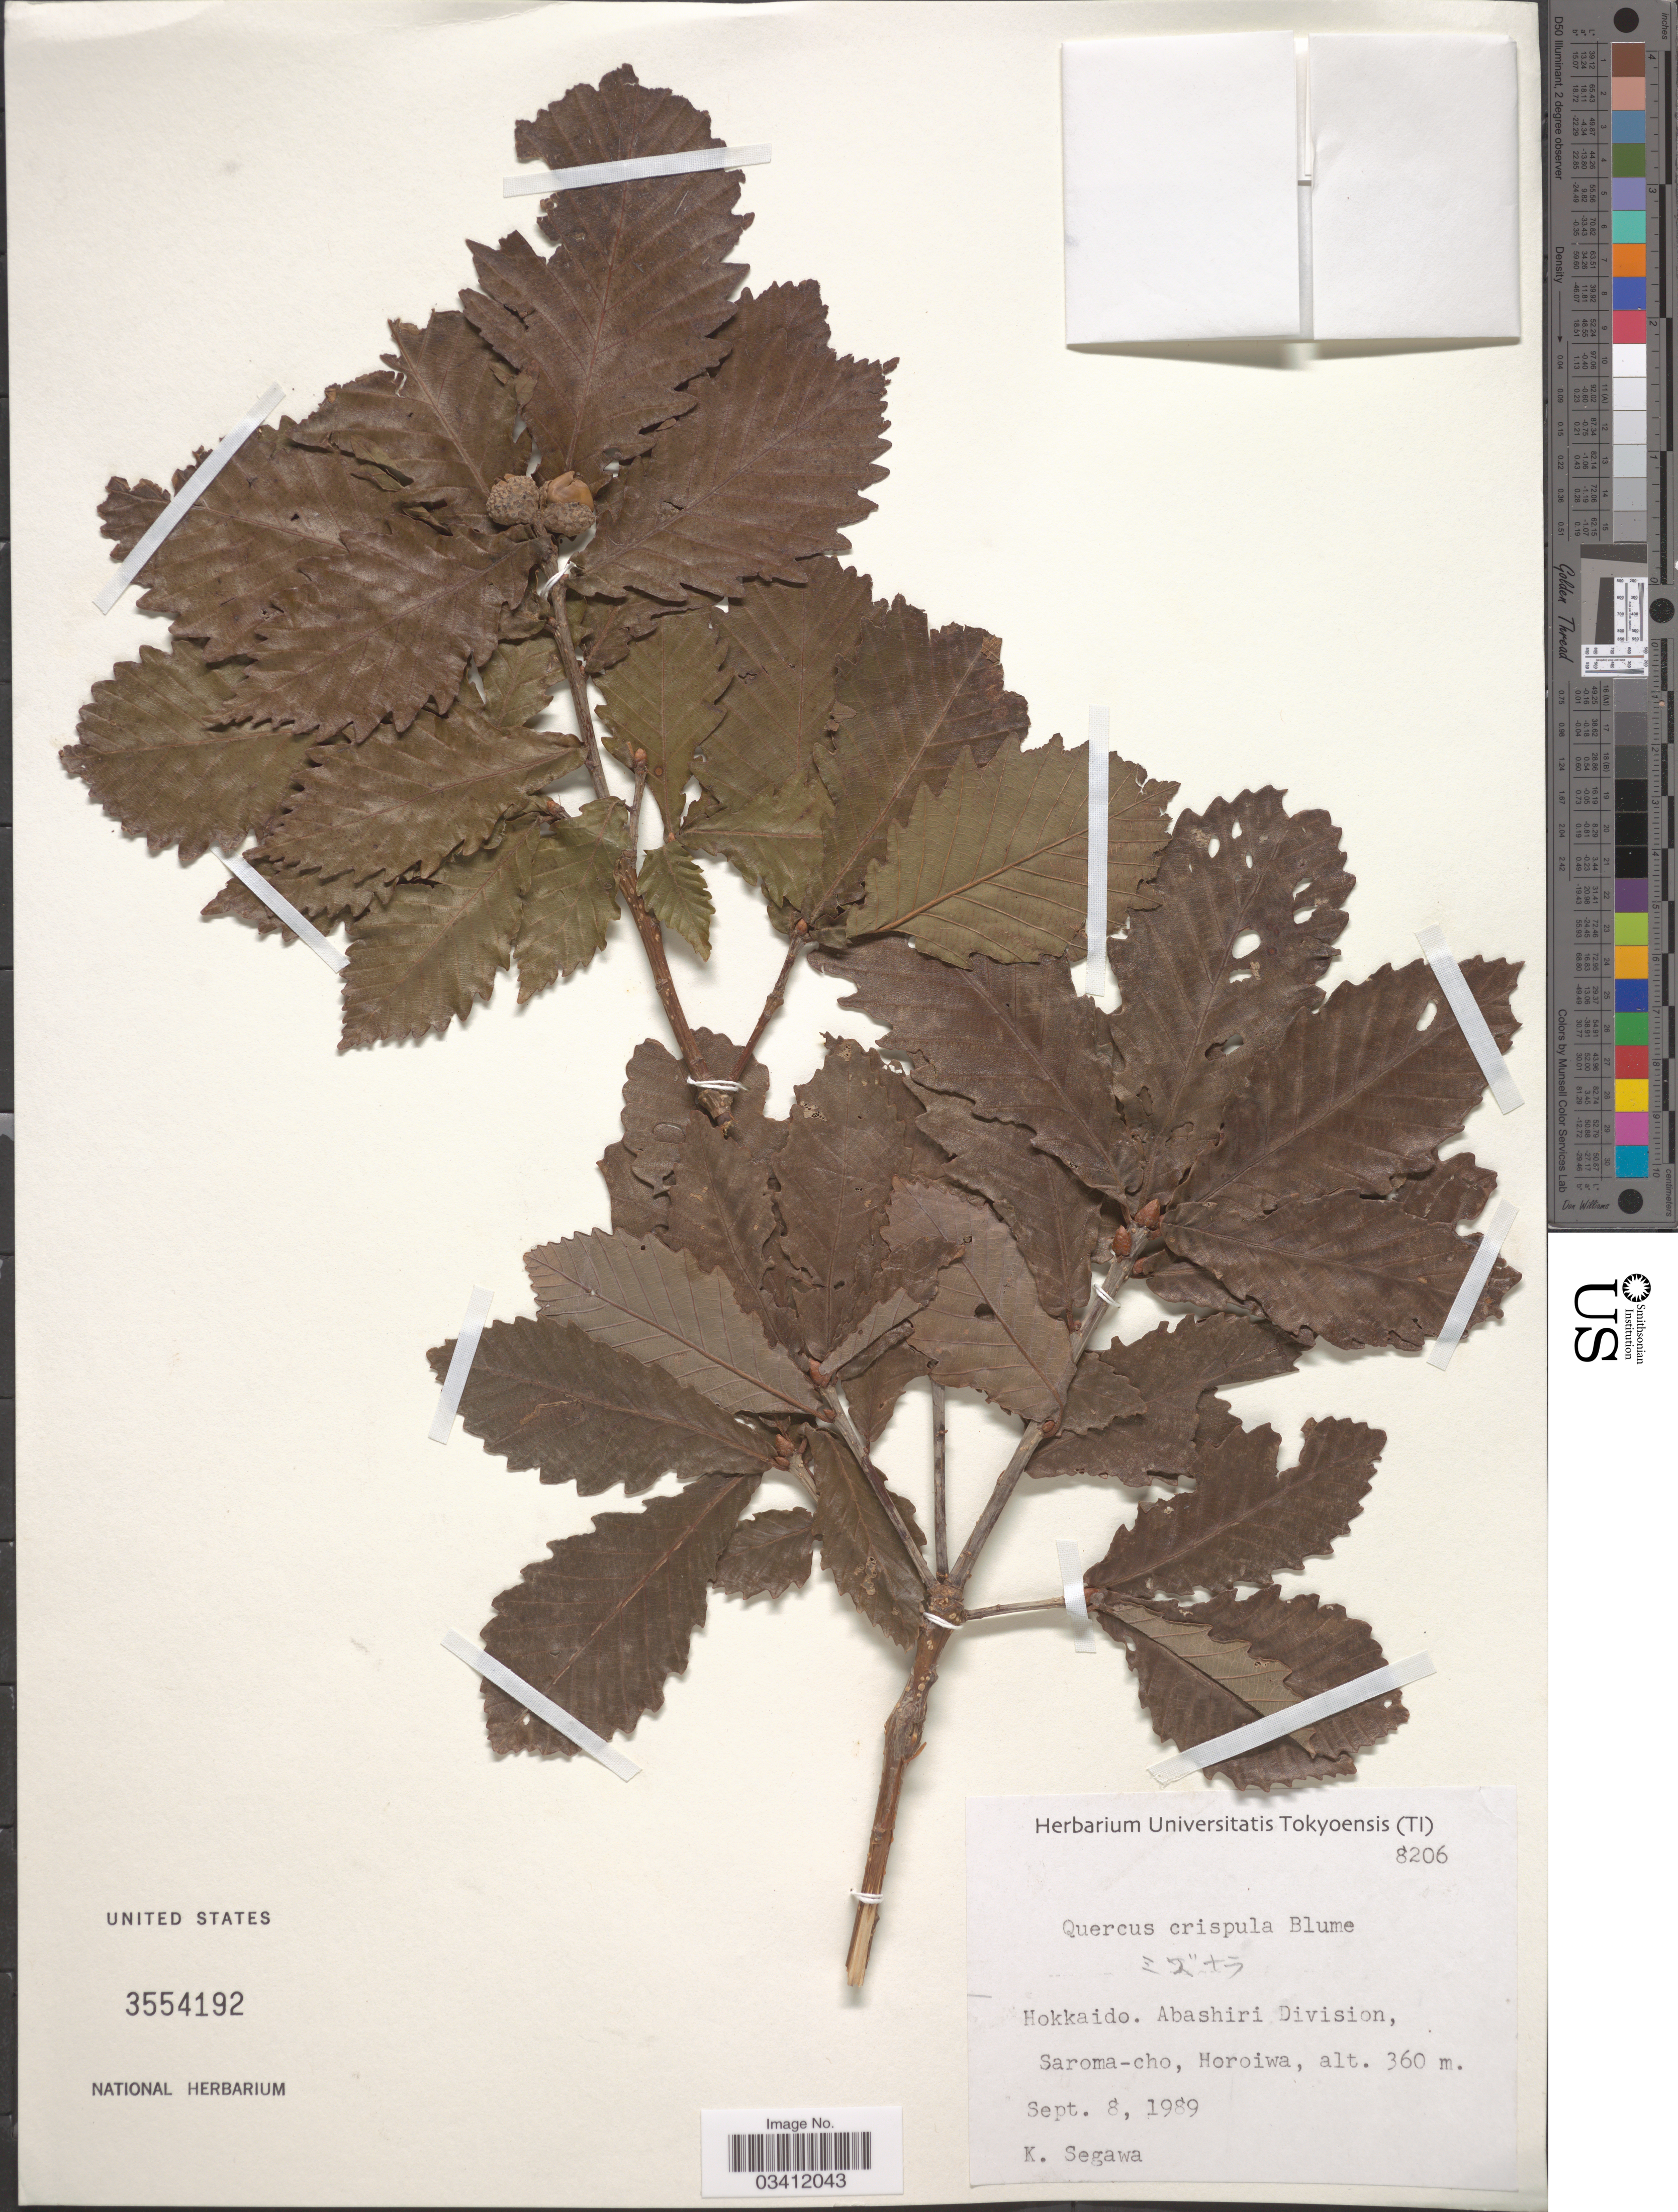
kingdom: Plantae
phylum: Tracheophyta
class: Magnoliopsida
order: Fagales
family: Fagaceae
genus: Quercus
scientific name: Quercus mongolica subsp. crispula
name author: (Blume) Menitsky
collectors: K. Segawa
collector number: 8206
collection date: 1989-09-08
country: Japan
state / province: Hokkaidō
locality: Abashiri Division, Saroma-cho, Horoiwa.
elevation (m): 360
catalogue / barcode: US 3554192